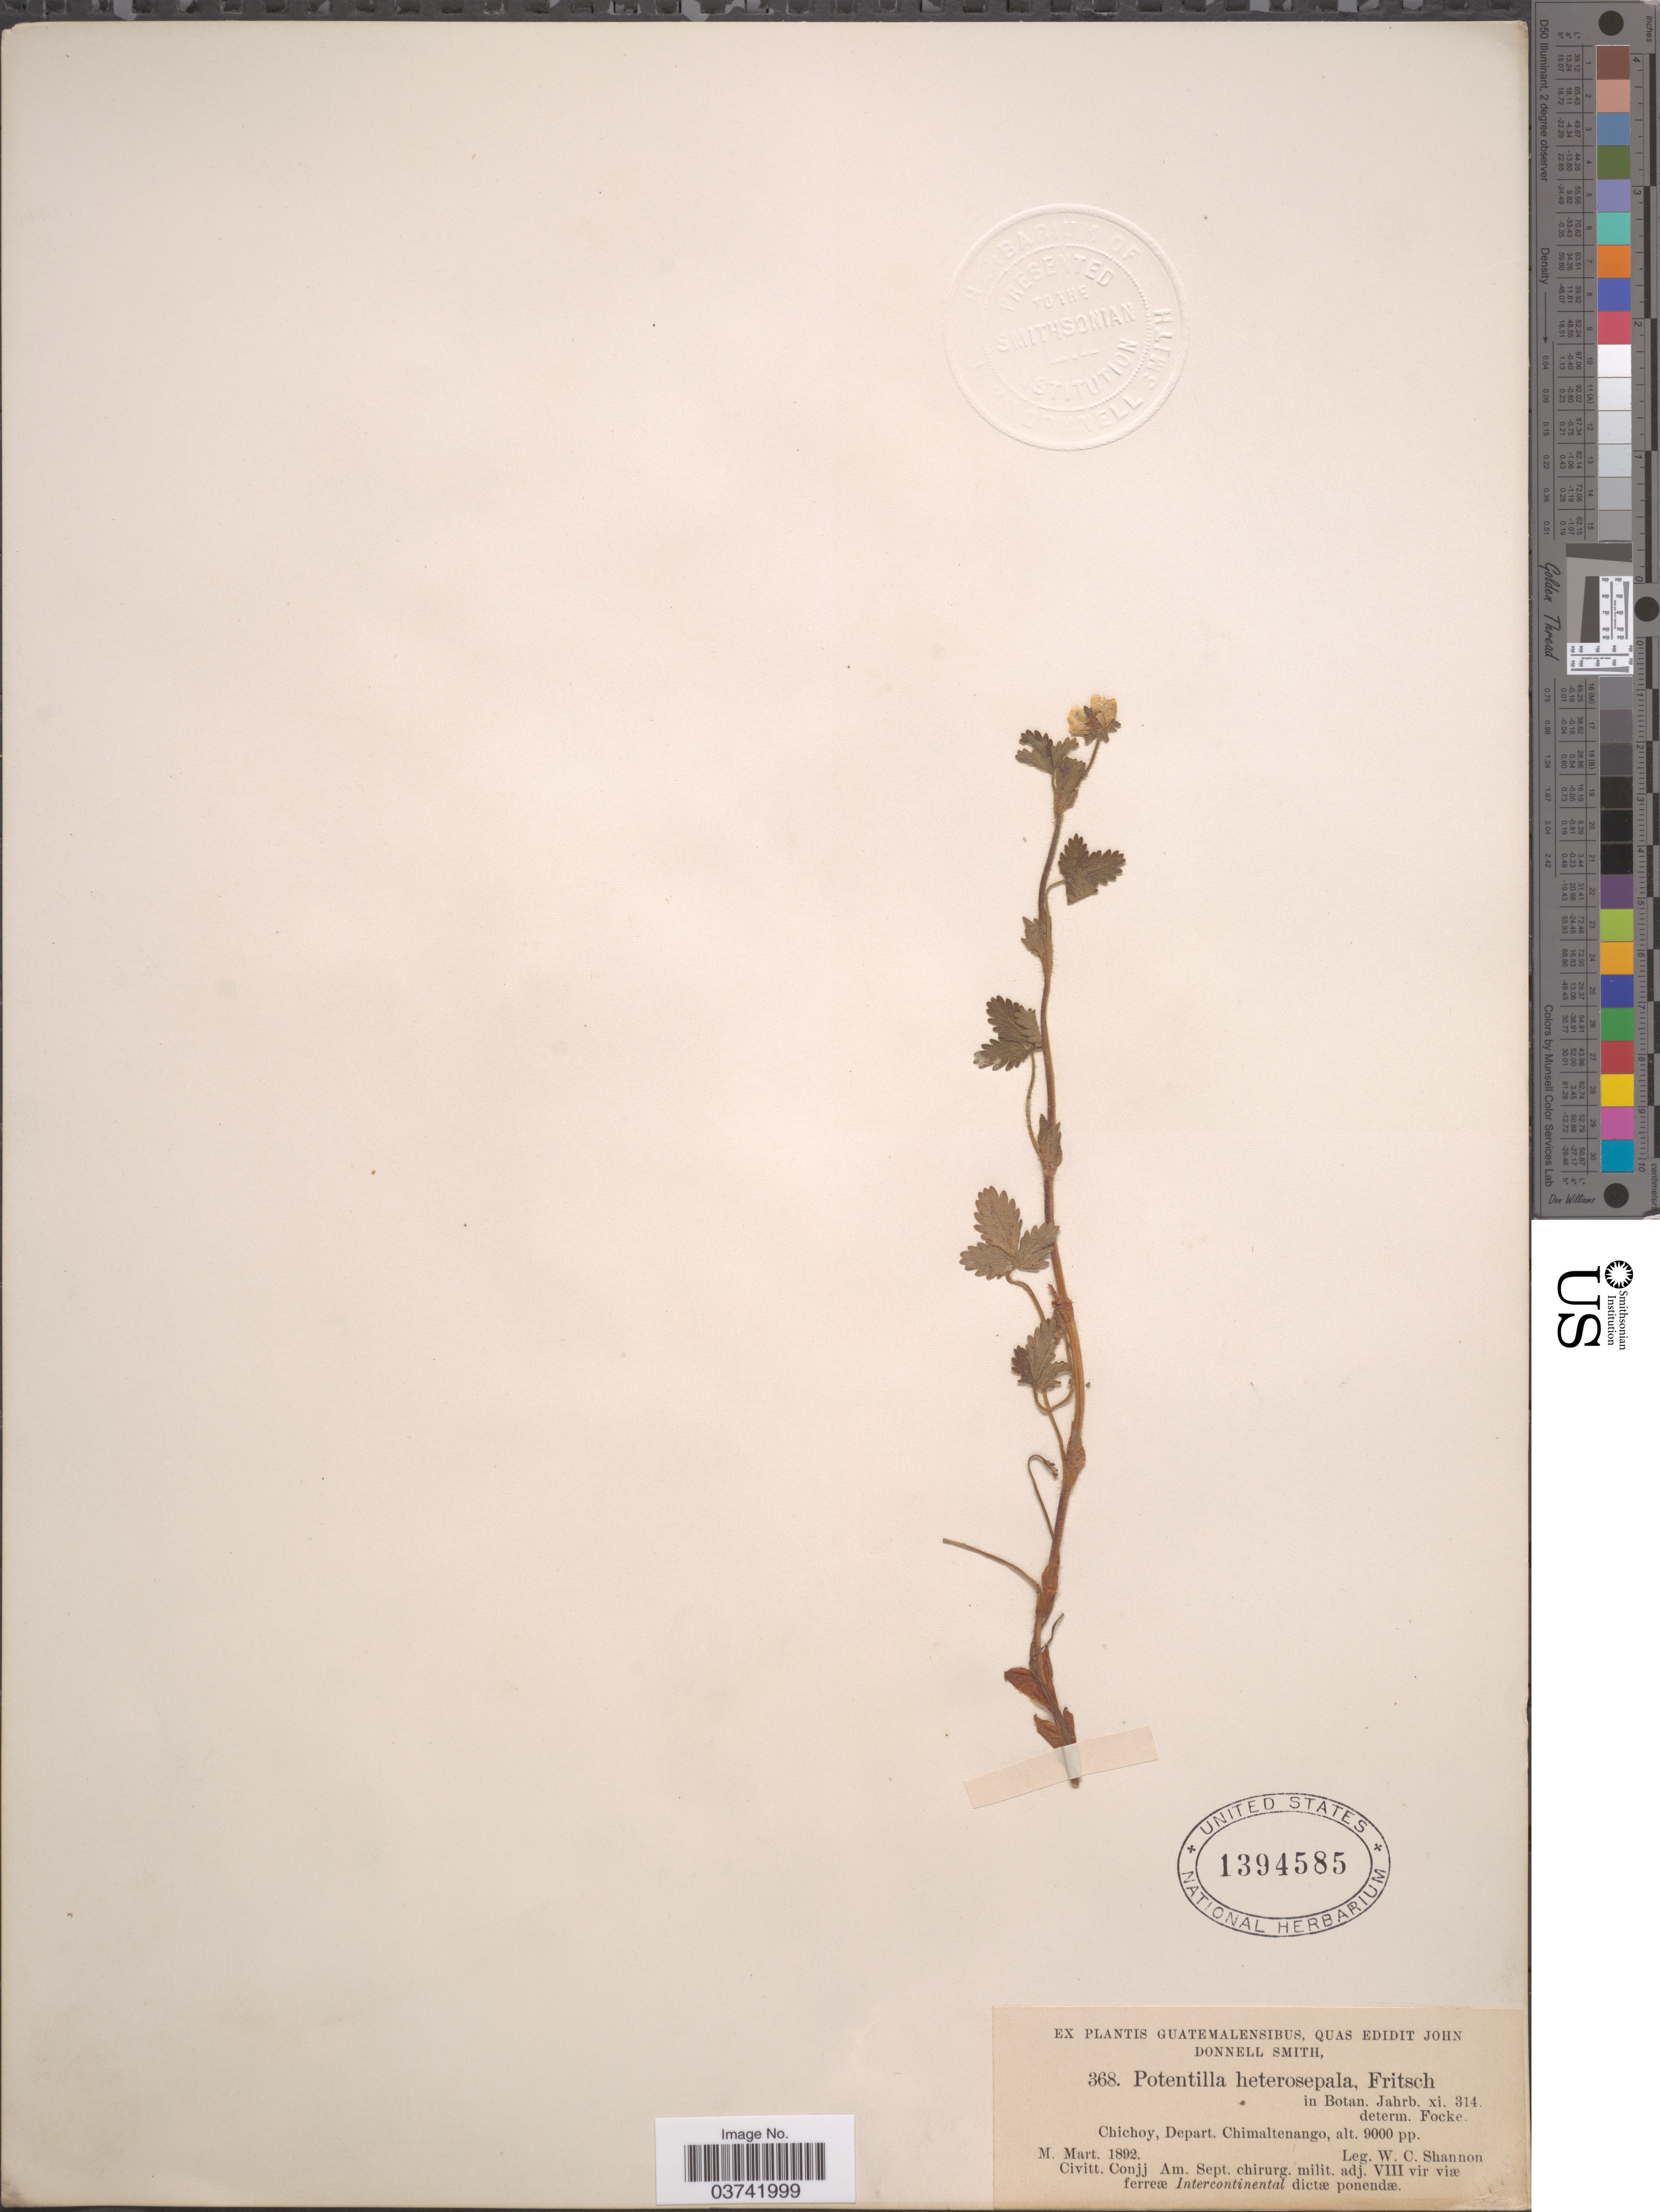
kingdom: Plantae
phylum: Tracheophyta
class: Magnoliopsida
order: Rosales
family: Rosaceae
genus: Potentilla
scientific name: Potentilla heterosepala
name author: Fritsch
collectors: W. C. Shannon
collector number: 368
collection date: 1892-03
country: Guatemala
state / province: Chimaltenango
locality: Chichoy, Depart. Chimaltenango.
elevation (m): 2743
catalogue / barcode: US 1394585